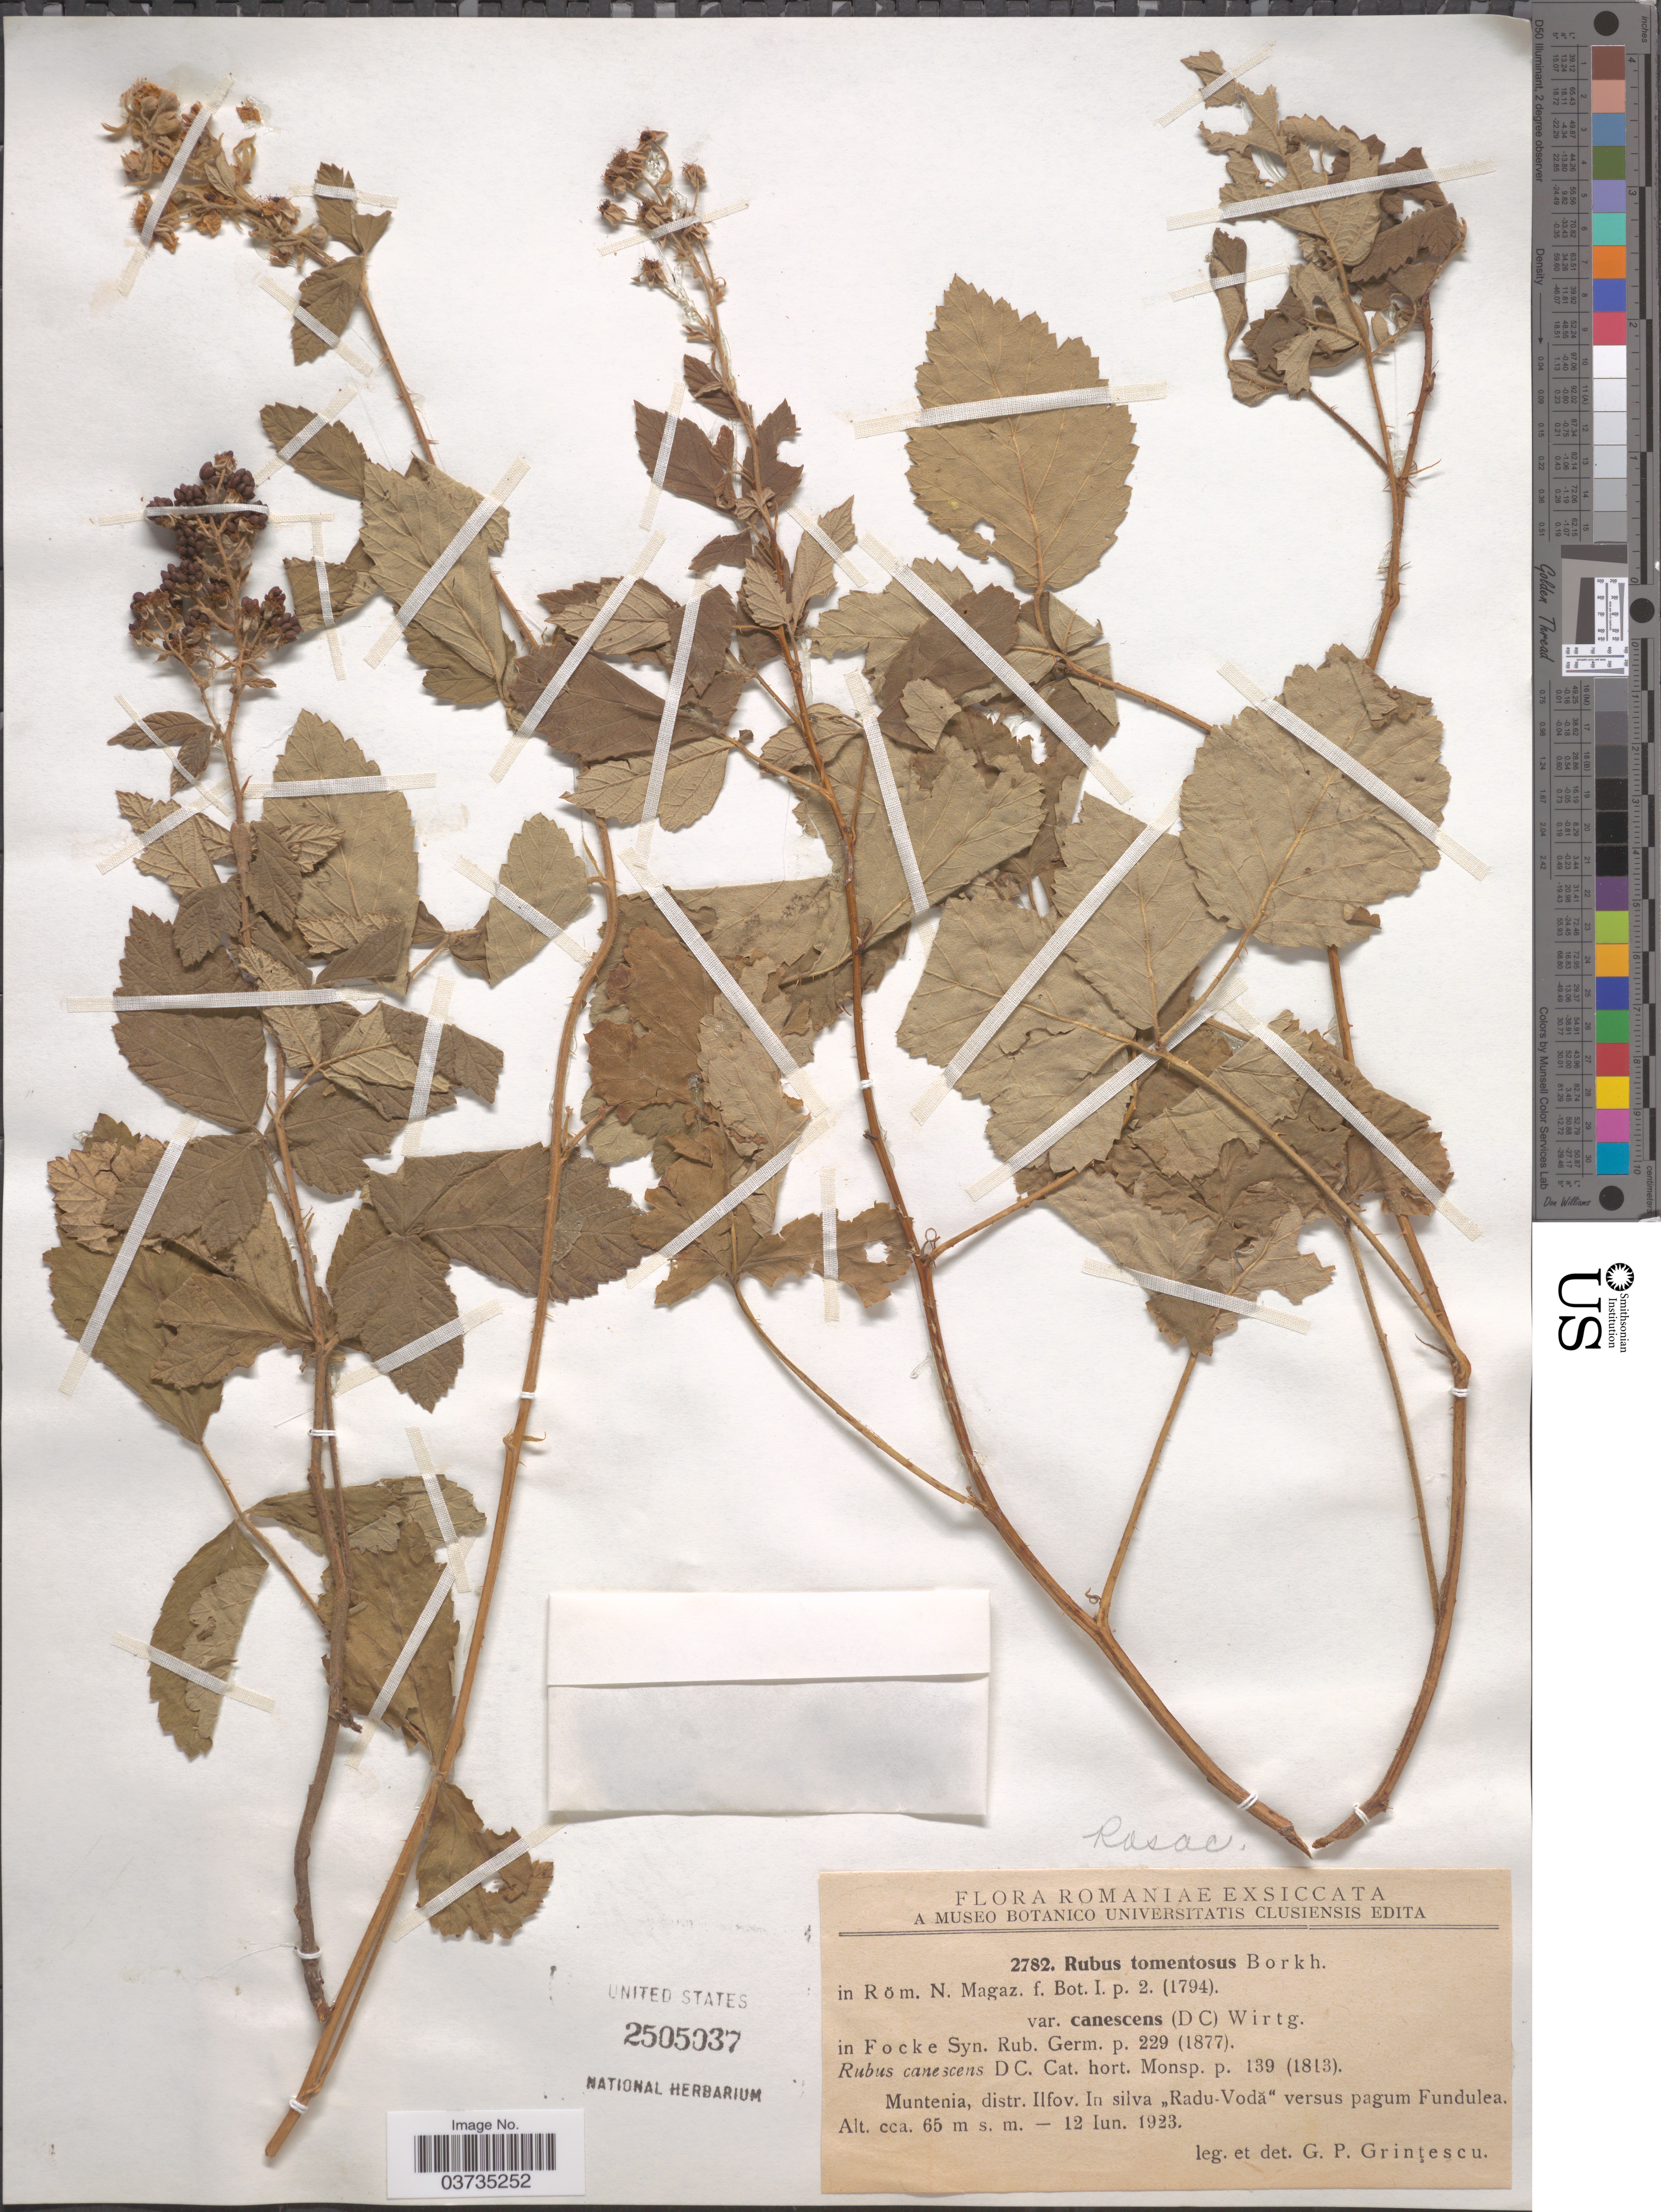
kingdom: Plantae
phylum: Tracheophyta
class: Magnoliopsida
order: Rosales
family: Rosaceae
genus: Rubus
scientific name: Rubus tomentosus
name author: Borkh.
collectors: G. Grintescu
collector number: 2782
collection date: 1923-06-12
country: Romania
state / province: Ilfov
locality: Muntenia, distr. Ilfov. In silva "Radu-Vodă" versus pagum Fundulea.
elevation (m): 65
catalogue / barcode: US 2505037